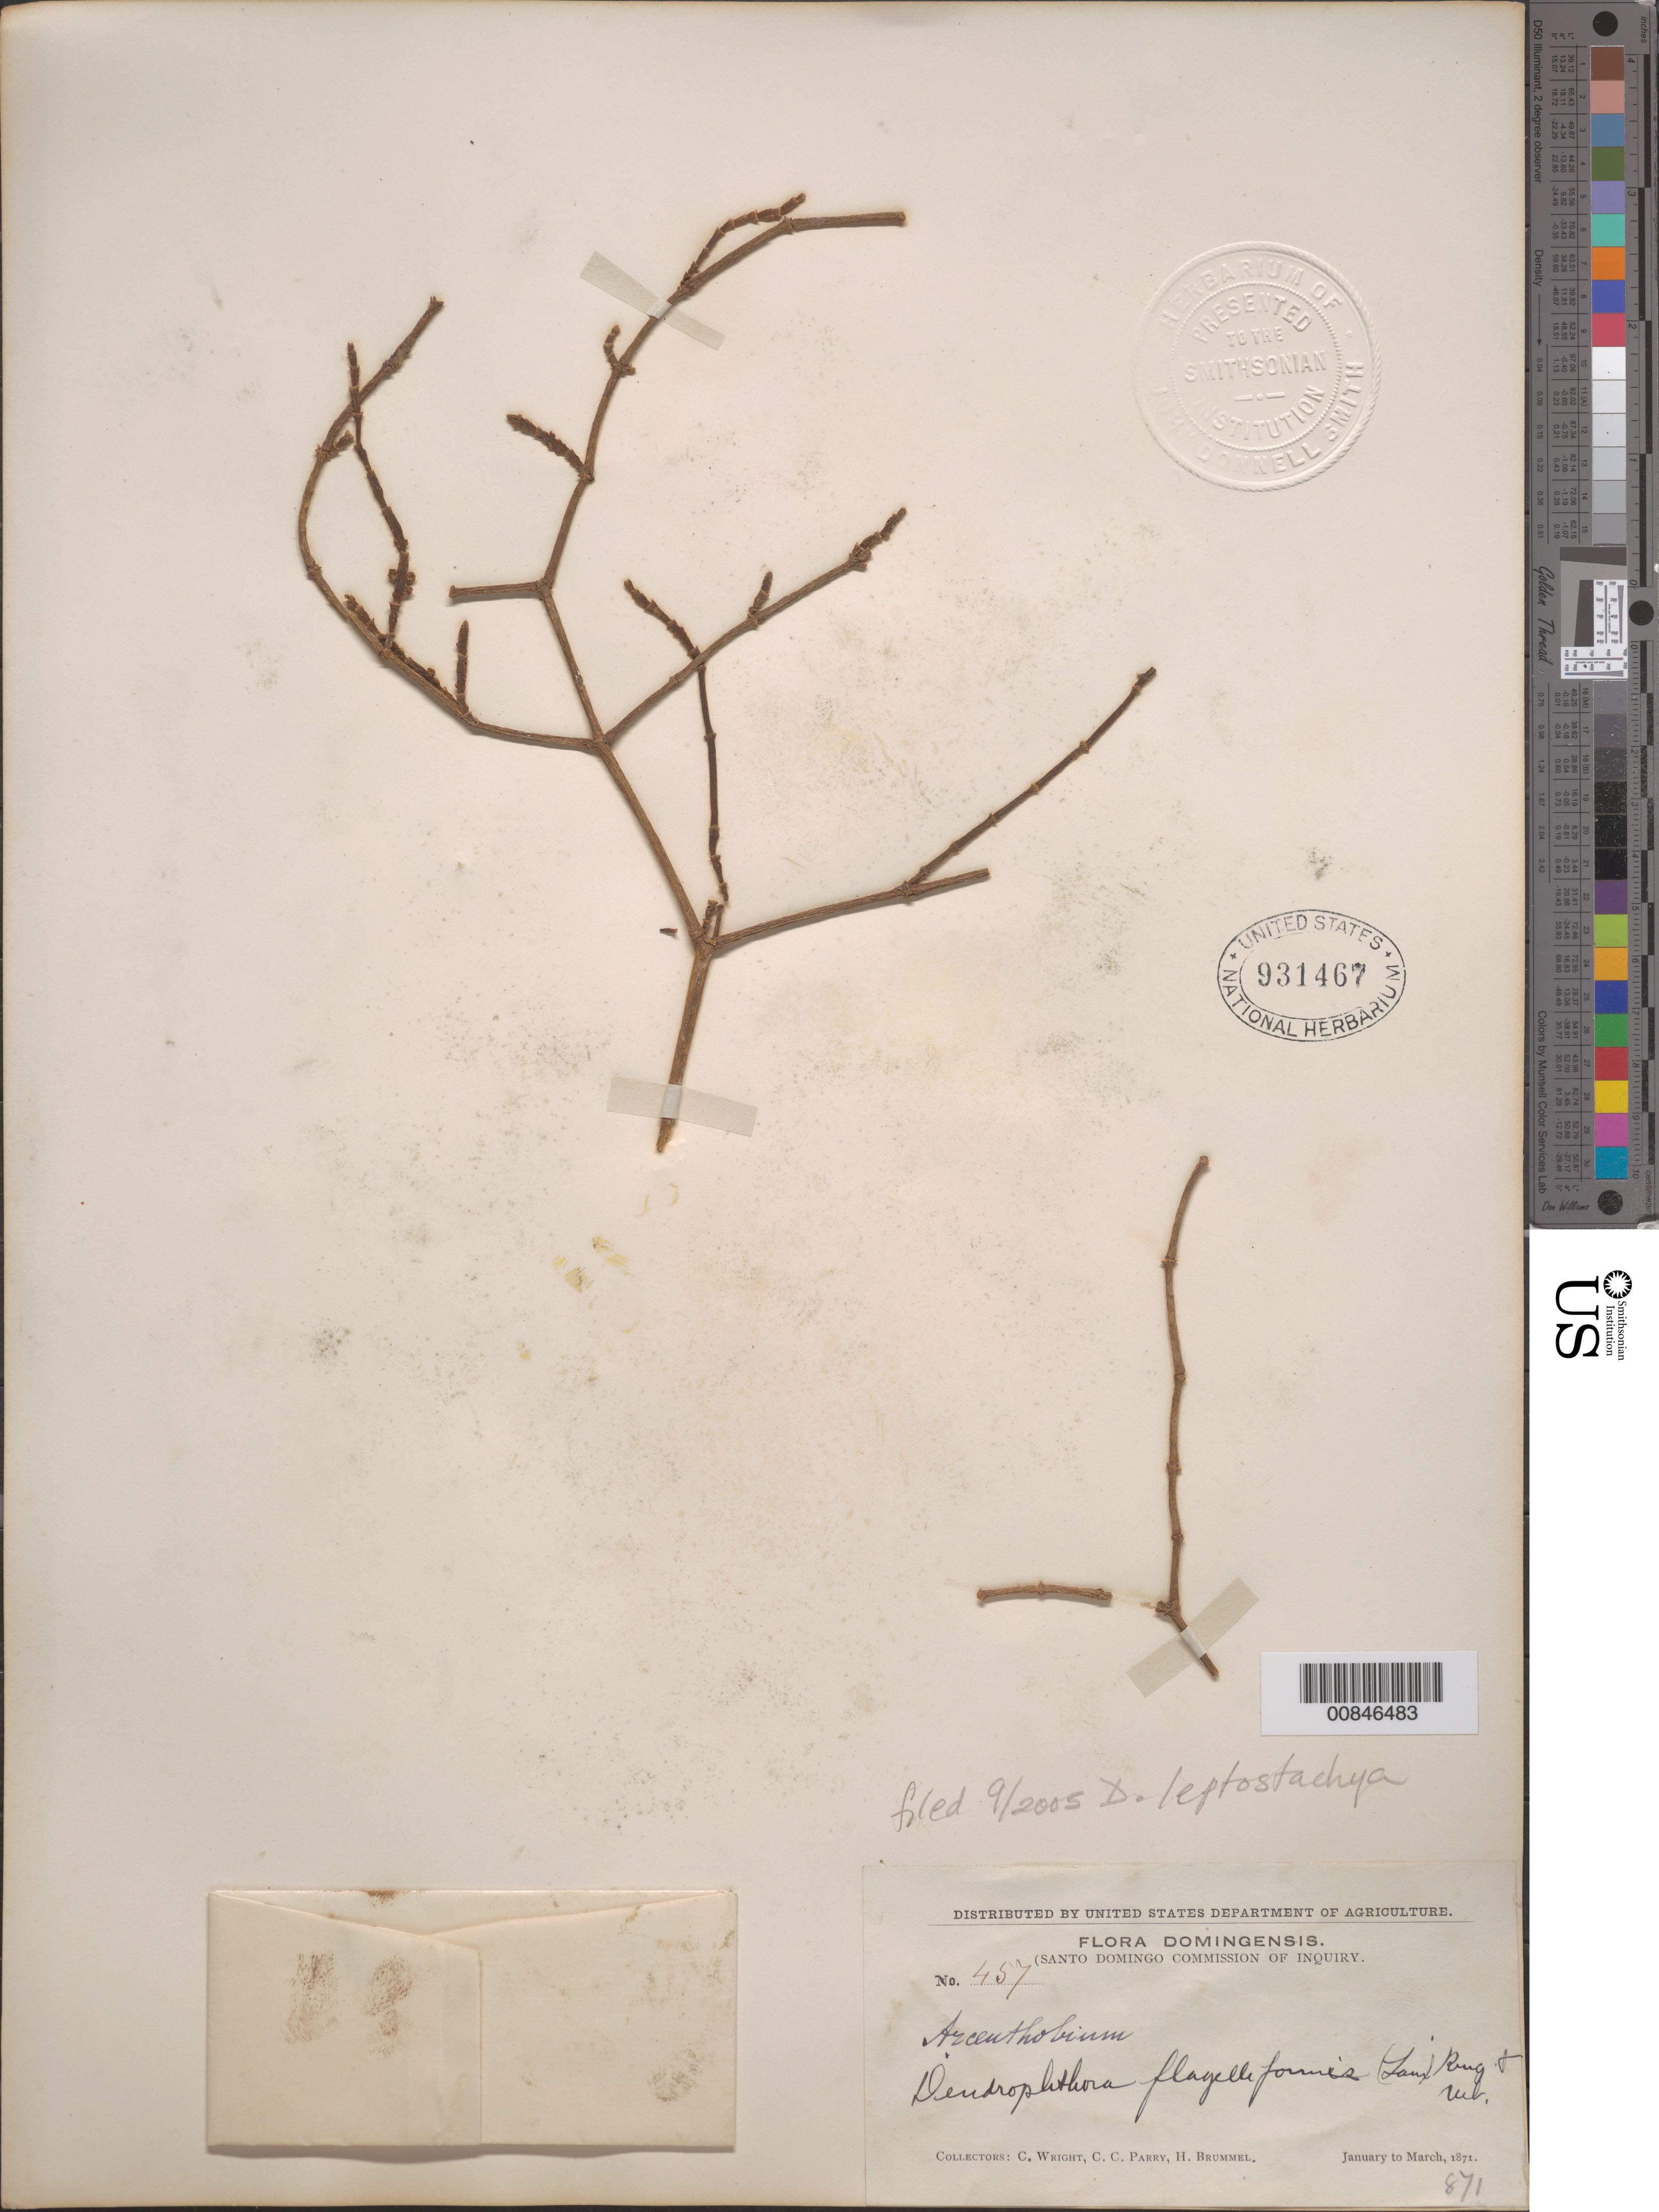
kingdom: Plantae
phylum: Tracheophyta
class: Magnoliopsida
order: Santalales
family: Viscaceae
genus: Dendrophthora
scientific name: Dendrophthora flagelliformis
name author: (Lam.) Krug & Urb.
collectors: C. Wright, C. C. Parry & H. Brummel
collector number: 457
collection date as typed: Jan 1871 to -- Mar 1871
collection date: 1871-01/1871-03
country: Dominican Republic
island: Hispaniola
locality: Dominican Republic.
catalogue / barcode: US 931467